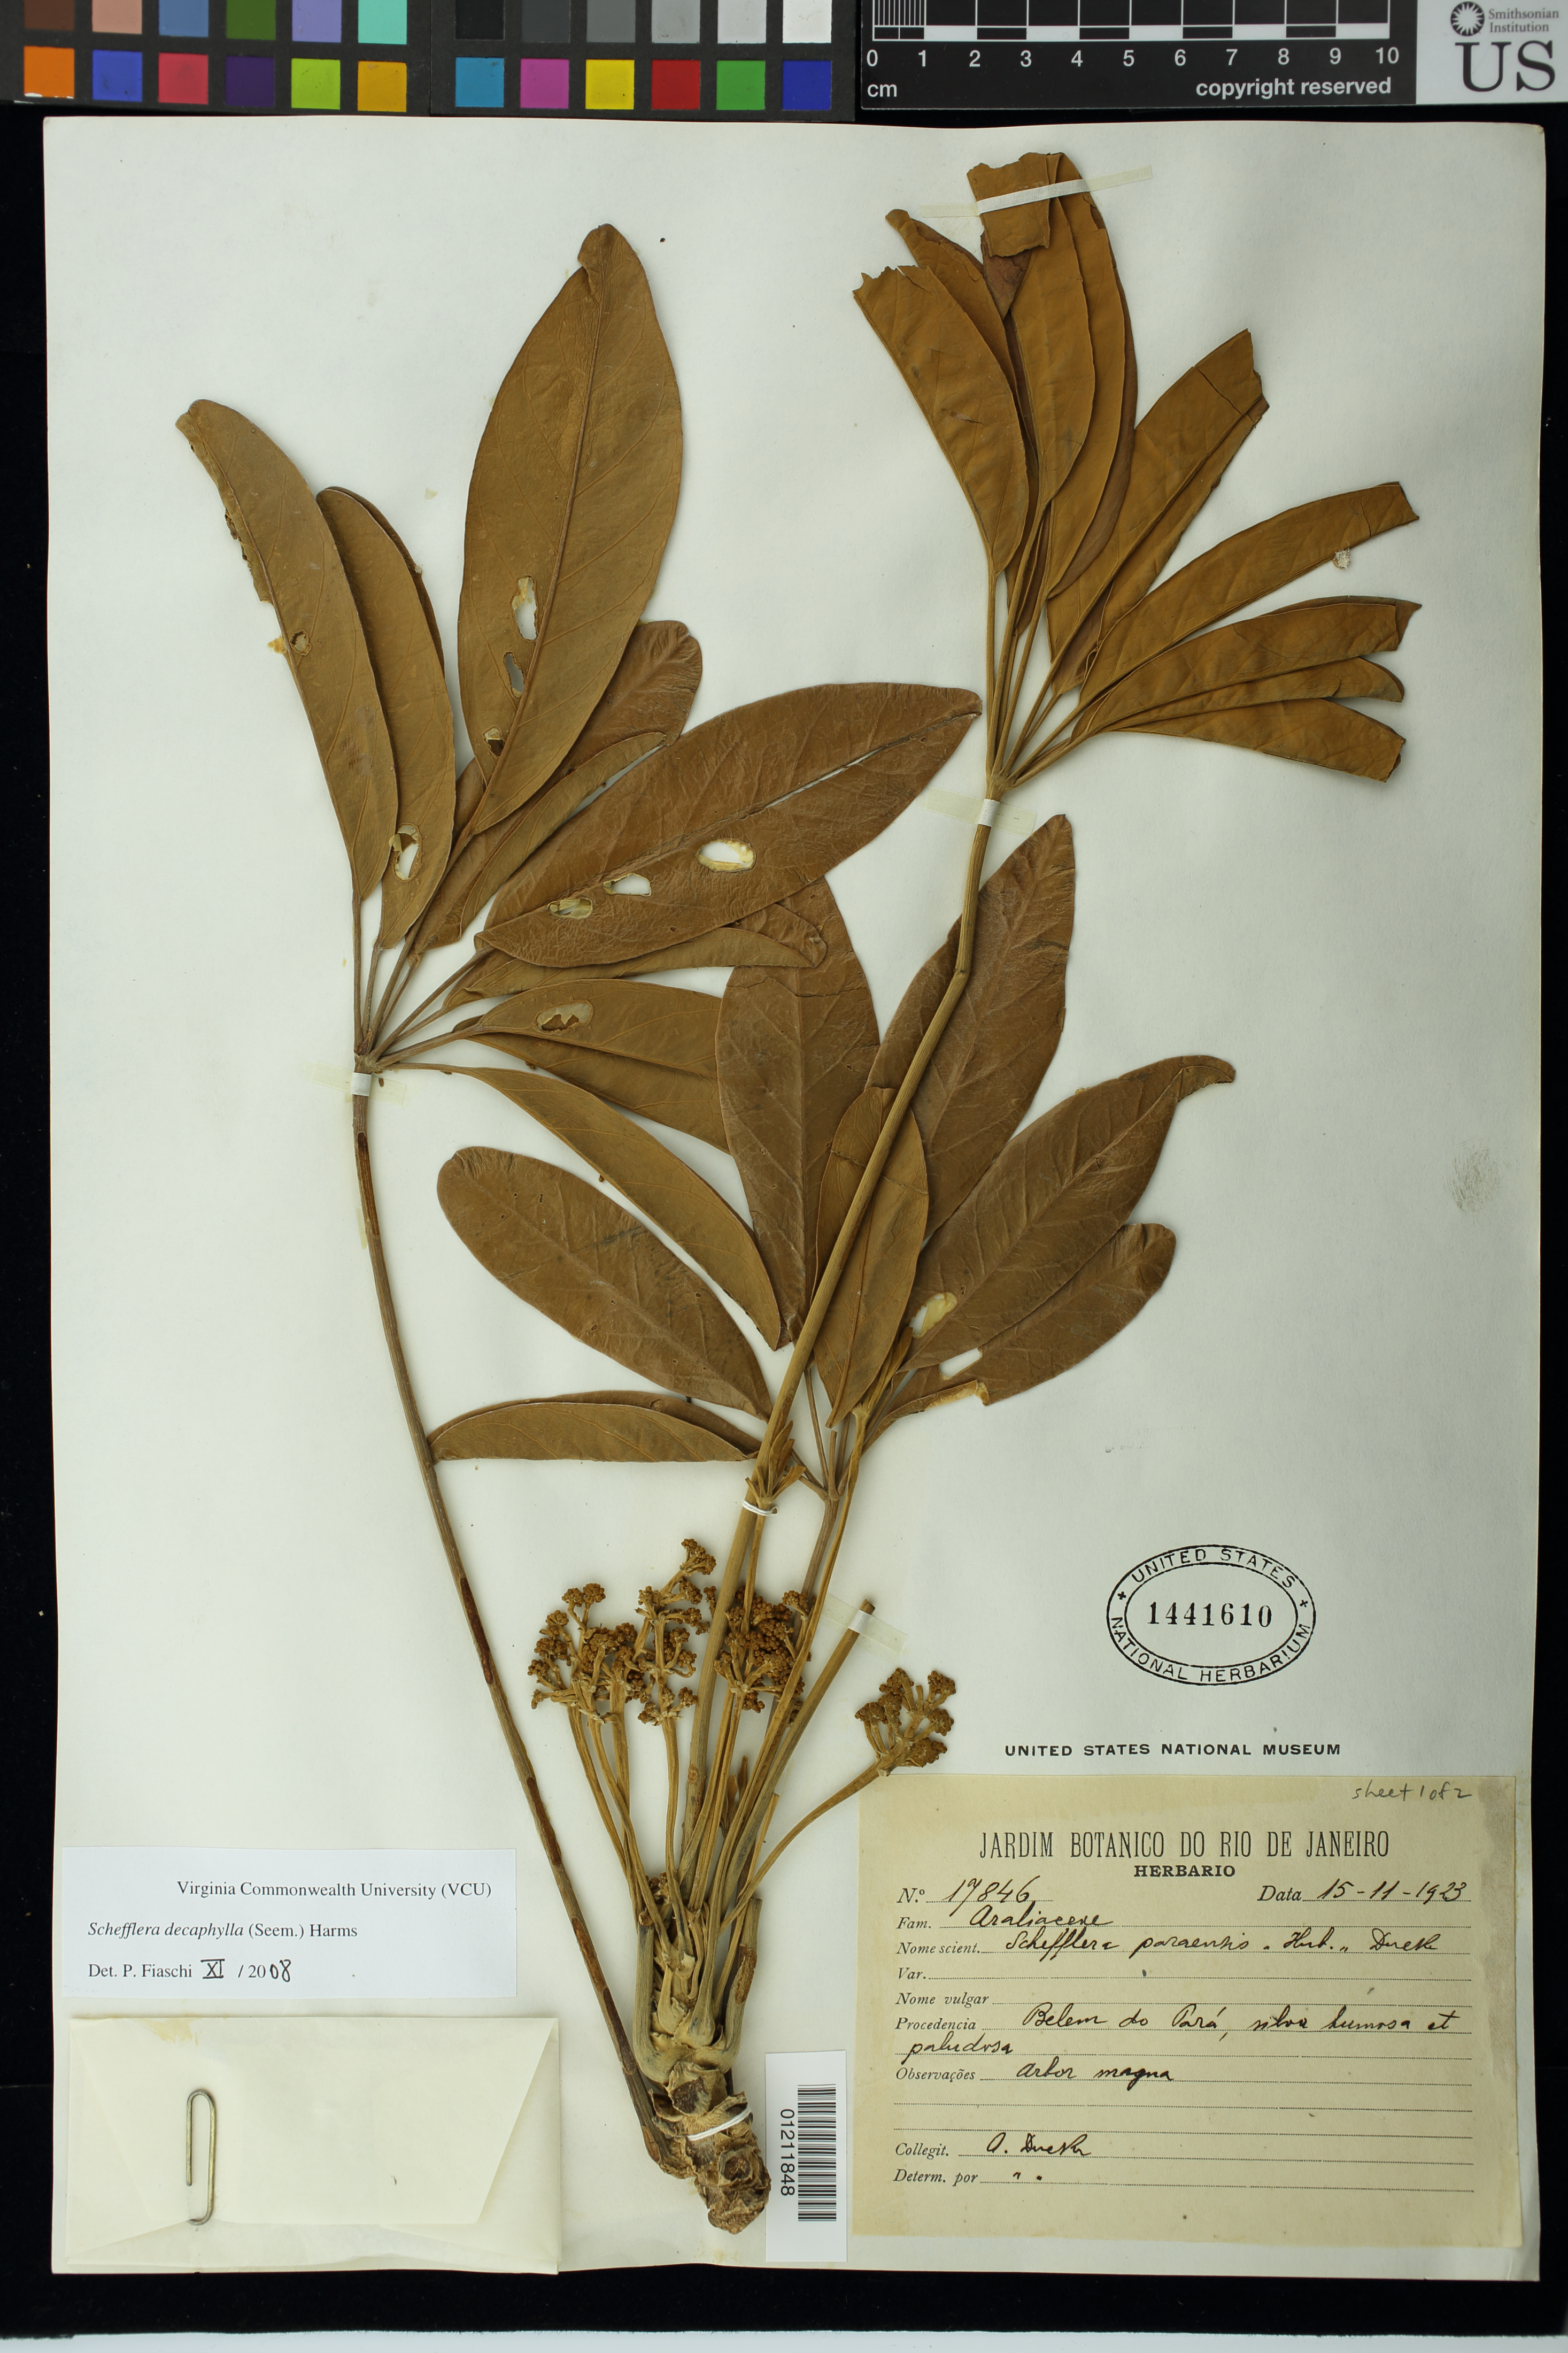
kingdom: Plantae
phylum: Tracheophyta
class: Magnoliopsida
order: Apiales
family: Araliaceae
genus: Schefflera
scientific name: Schefflera decaphylla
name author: (Seem.) Harms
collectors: A. Ducke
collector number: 17846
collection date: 1923-11-15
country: Brazil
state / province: Pará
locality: Belem do Pará,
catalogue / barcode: US 1441610